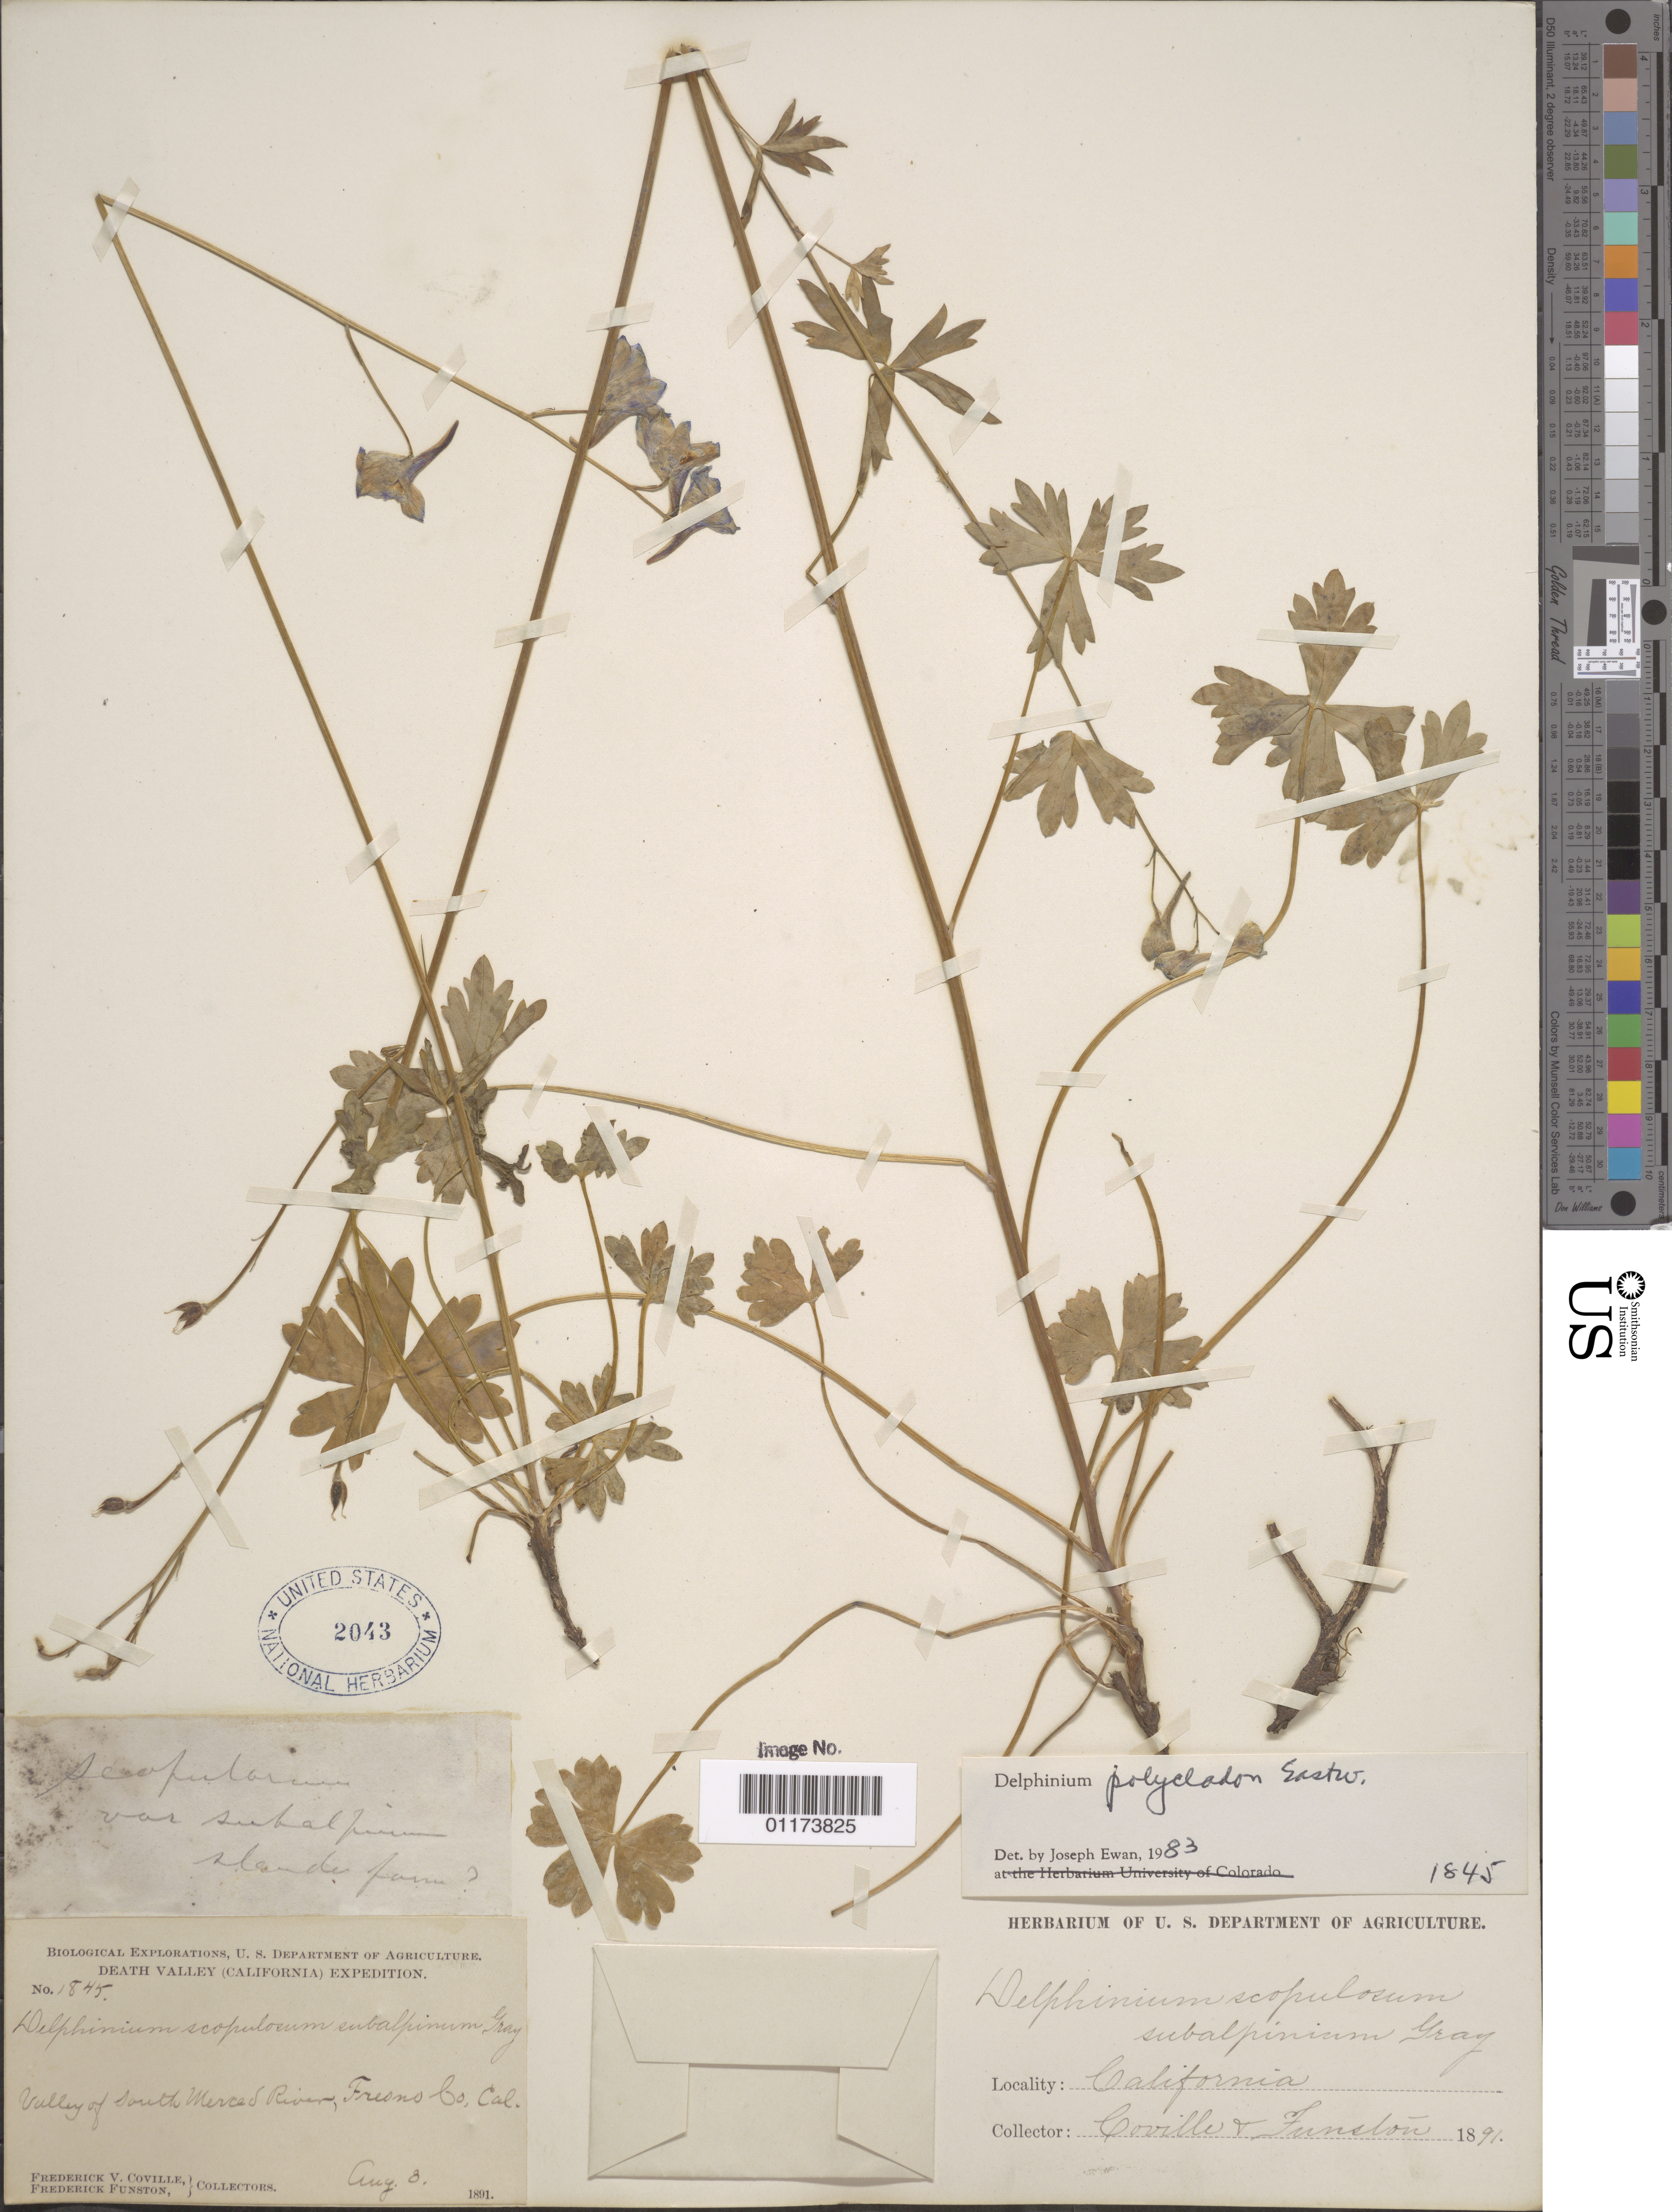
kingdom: Plantae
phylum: Tracheophyta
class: Magnoliopsida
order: Ranunculales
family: Ranunculaceae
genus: Delphinium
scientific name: Delphinium polycladon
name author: Eastw.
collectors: F. V. Coville & F. Funston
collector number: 1845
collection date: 1891-08-03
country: United States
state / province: California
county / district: Fresno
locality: Valley of South Mercel River.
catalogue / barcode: US 2043